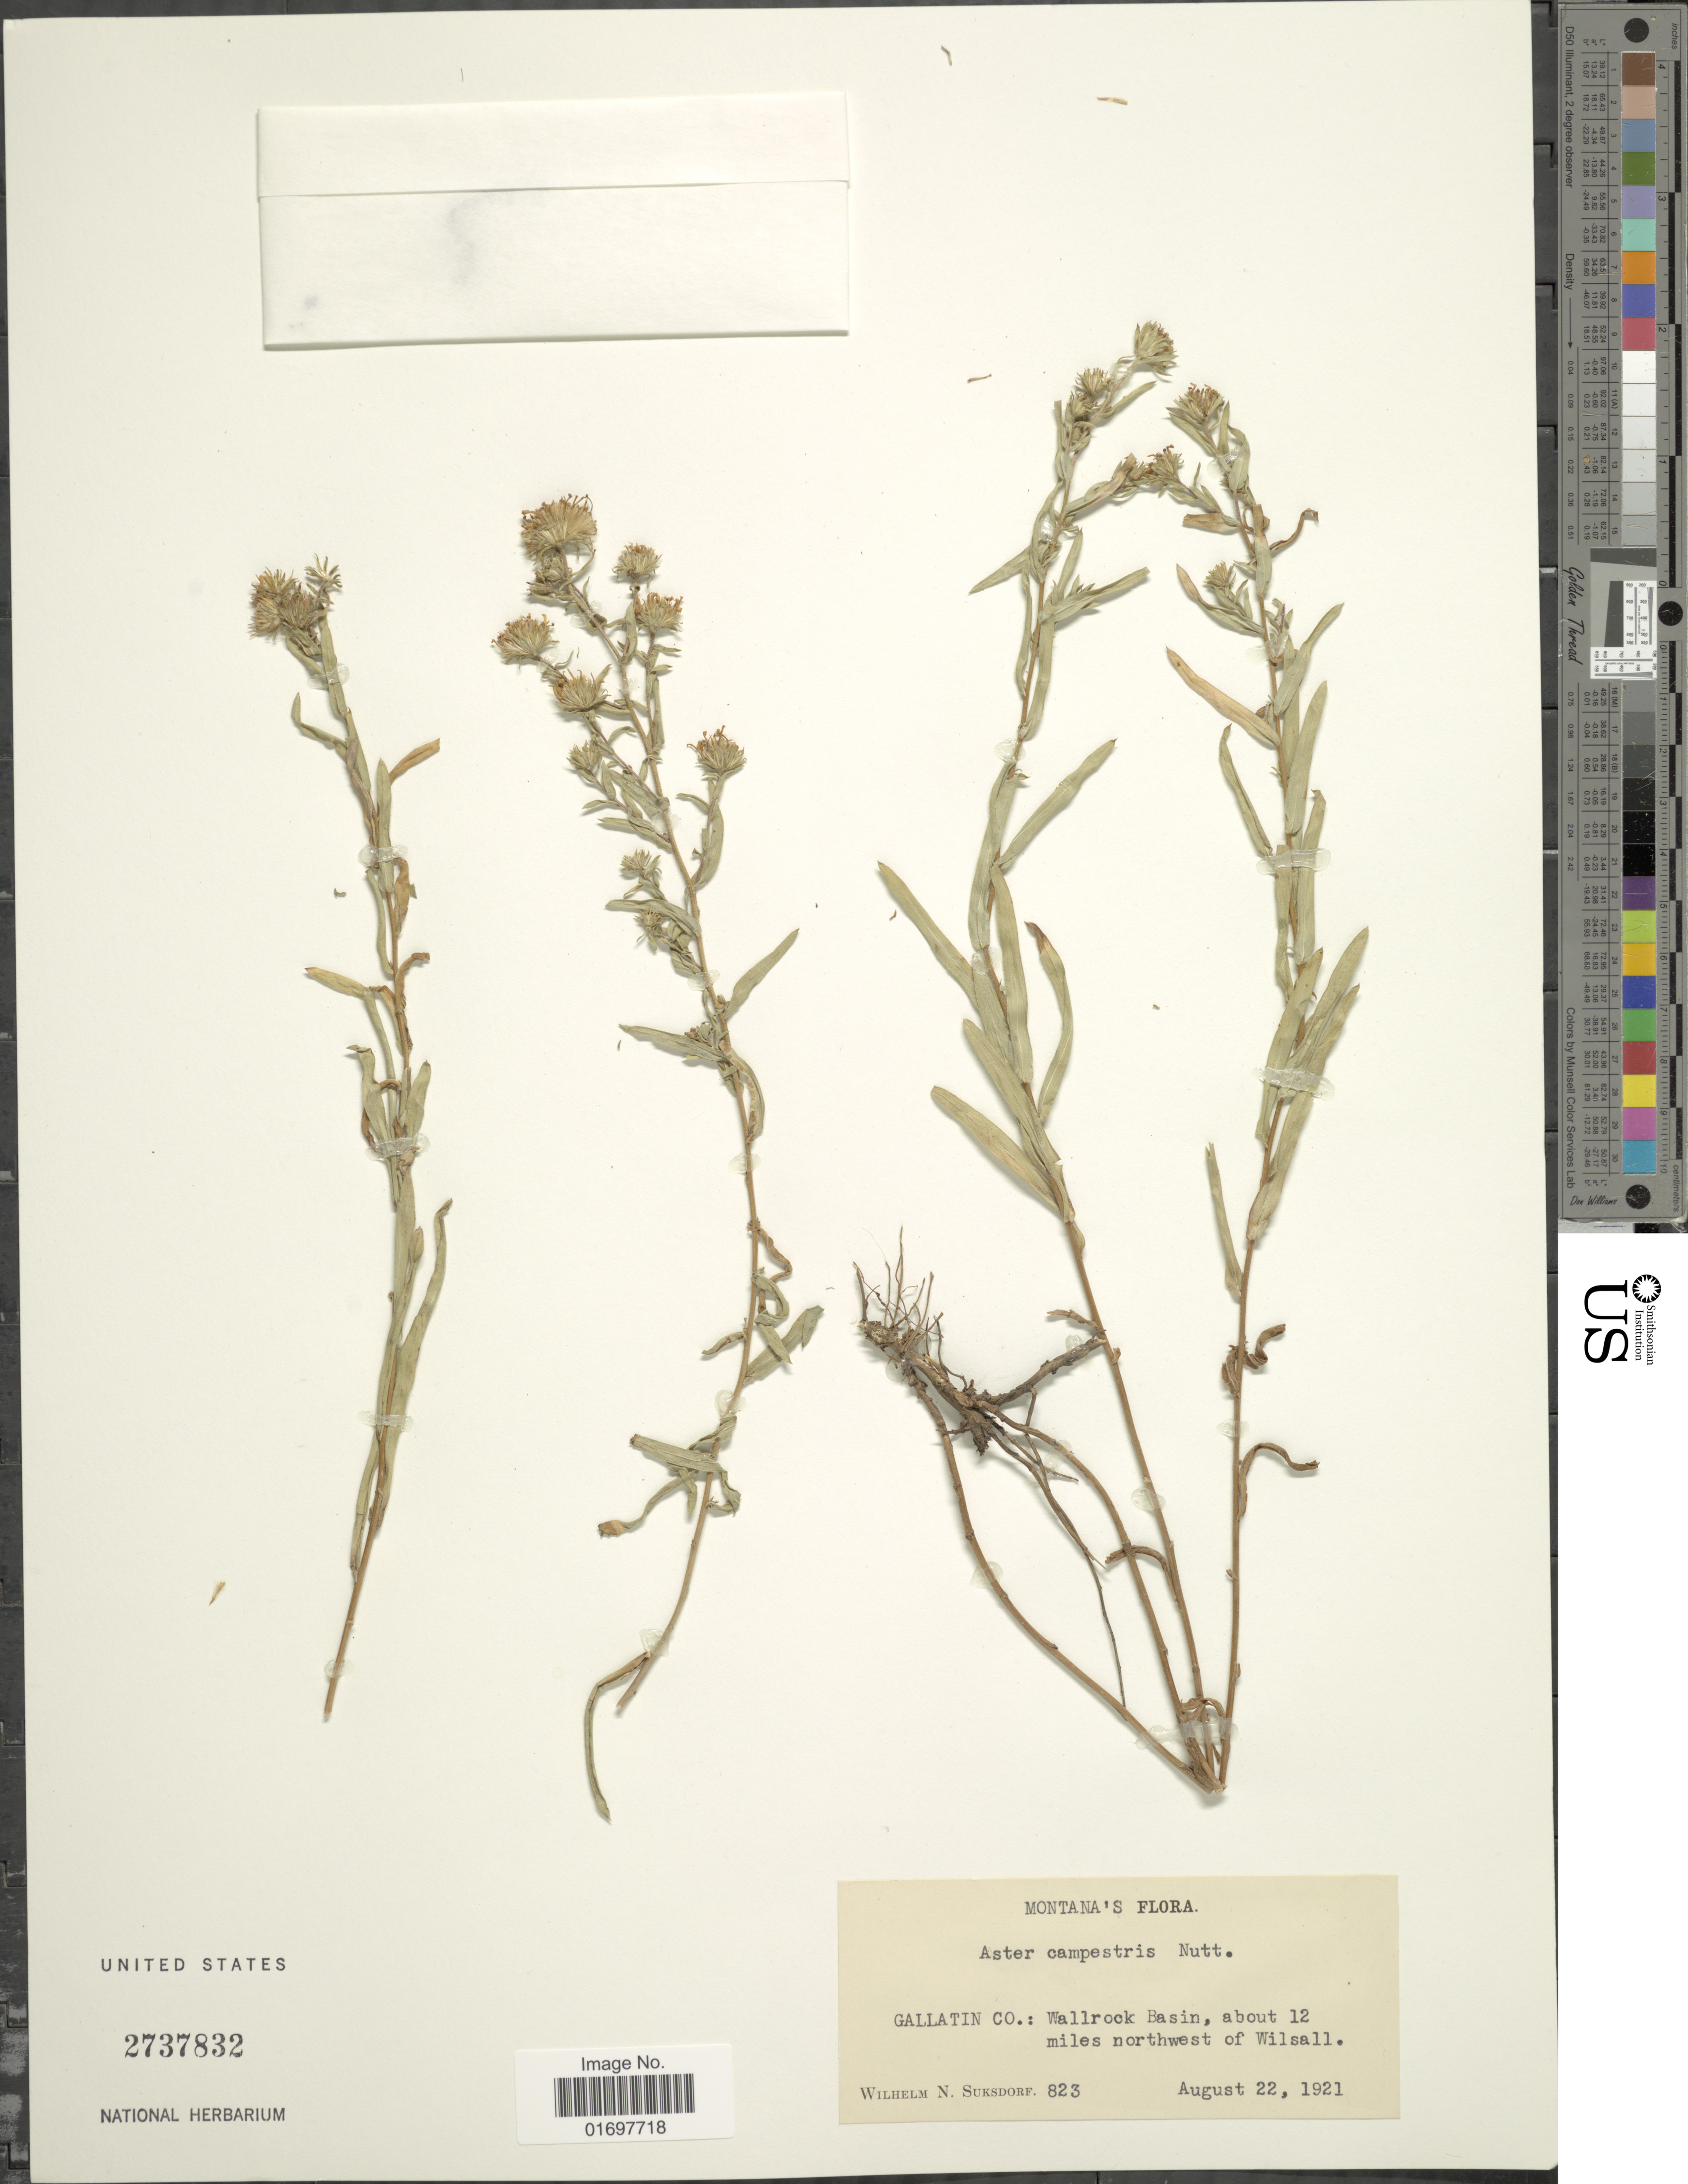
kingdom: Plantae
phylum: Tracheophyta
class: Magnoliopsida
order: Asterales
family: Asteraceae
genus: Symphyotrichum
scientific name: Symphyotrichum campestre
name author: (Nutt.) G.L. Nesom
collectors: W. N. Suksdorf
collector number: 823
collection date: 1921-08-22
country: United States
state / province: Montana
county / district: Gallatin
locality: Wallrock Basin, about 12 miles NW of Wilsall.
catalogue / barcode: US 2737832